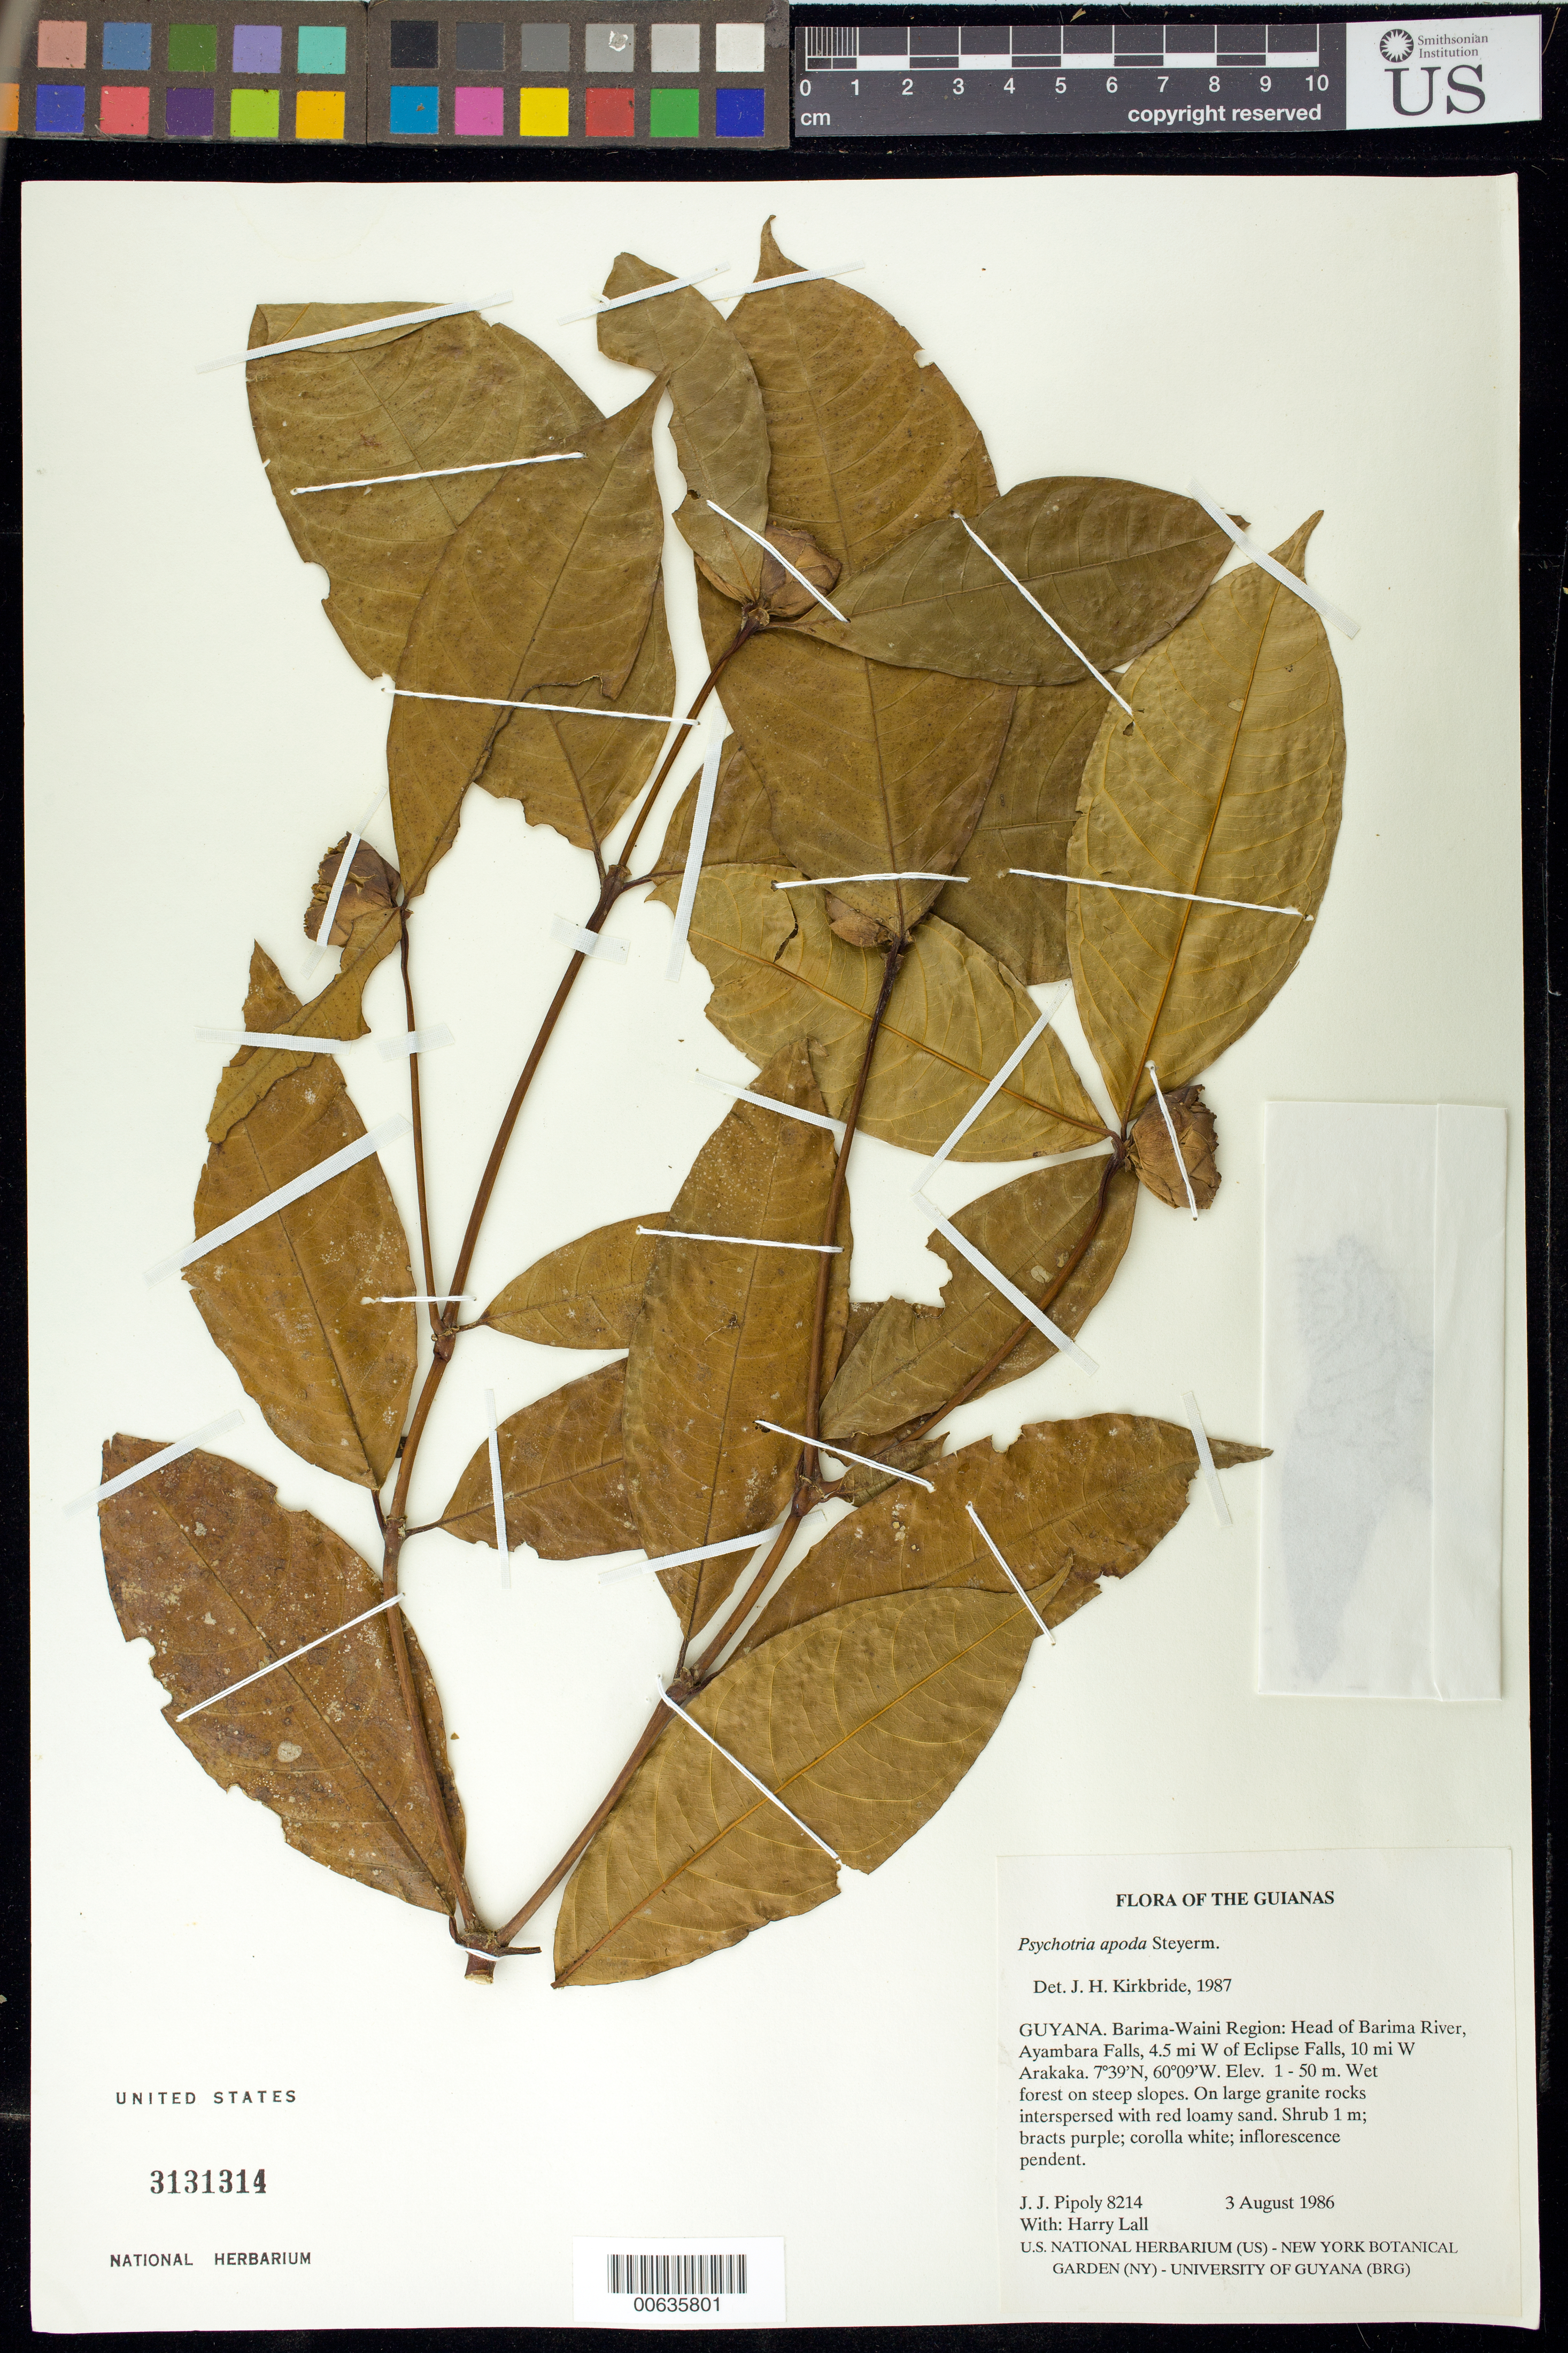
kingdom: Plantae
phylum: Tracheophyta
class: Magnoliopsida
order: Gentianales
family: Rubiaceae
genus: Palicourea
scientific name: Palicourea apoda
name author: (Steyerm.) Delprete & J.H. Kirkbr.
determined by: Kirkbride, J. H., Jr.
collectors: J. J. Pipoly & H. Lall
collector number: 8214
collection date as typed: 3 August 1986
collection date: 1986-08-03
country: Guyana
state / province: Barima-Waini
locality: Head of Barima R, Ayambara Falls, 4.5 mi W of Eclipse Falls, ca. 10 W of Arakaka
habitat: Wet forest on large granite rocks, interspersed with red loamy sand, on steep slopes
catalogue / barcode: US 3131314